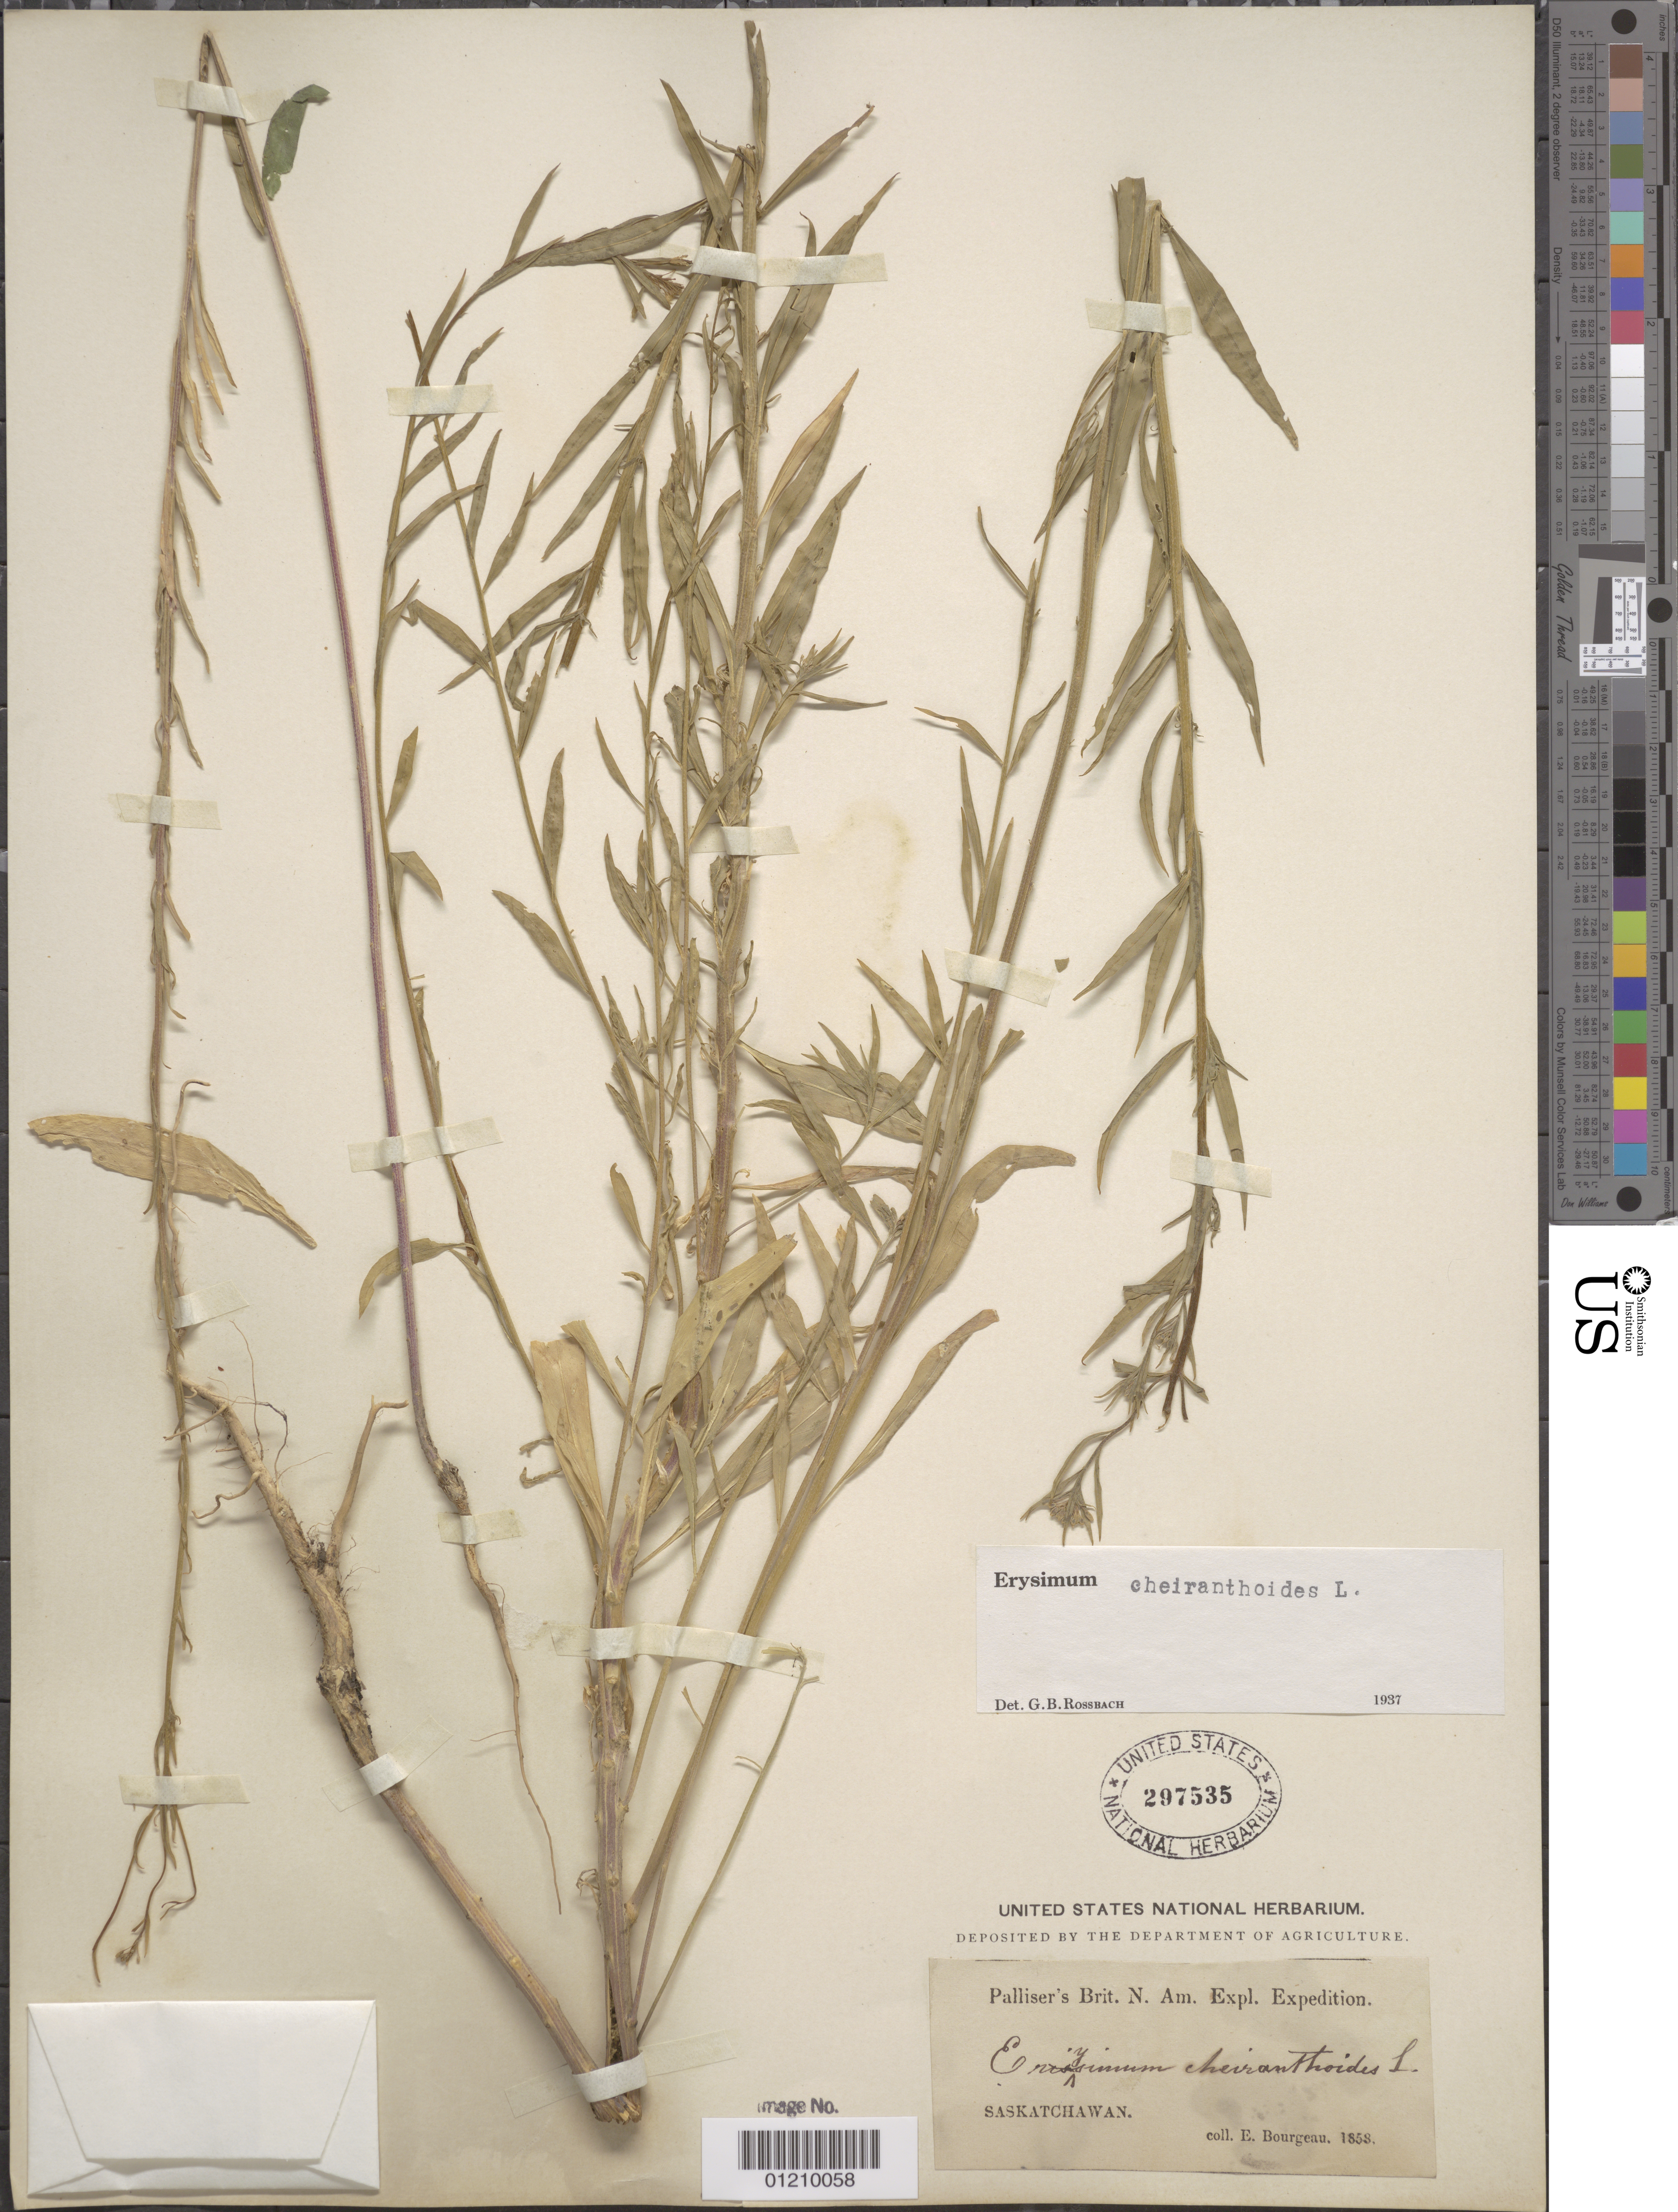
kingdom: Plantae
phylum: Tracheophyta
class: Magnoliopsida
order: Brassicales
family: Brassicaceae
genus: Erysimum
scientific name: Erysimum cheiranthoides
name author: L.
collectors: E. Bourgeau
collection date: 1853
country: Canada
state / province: Saskatchewan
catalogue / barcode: US 297535